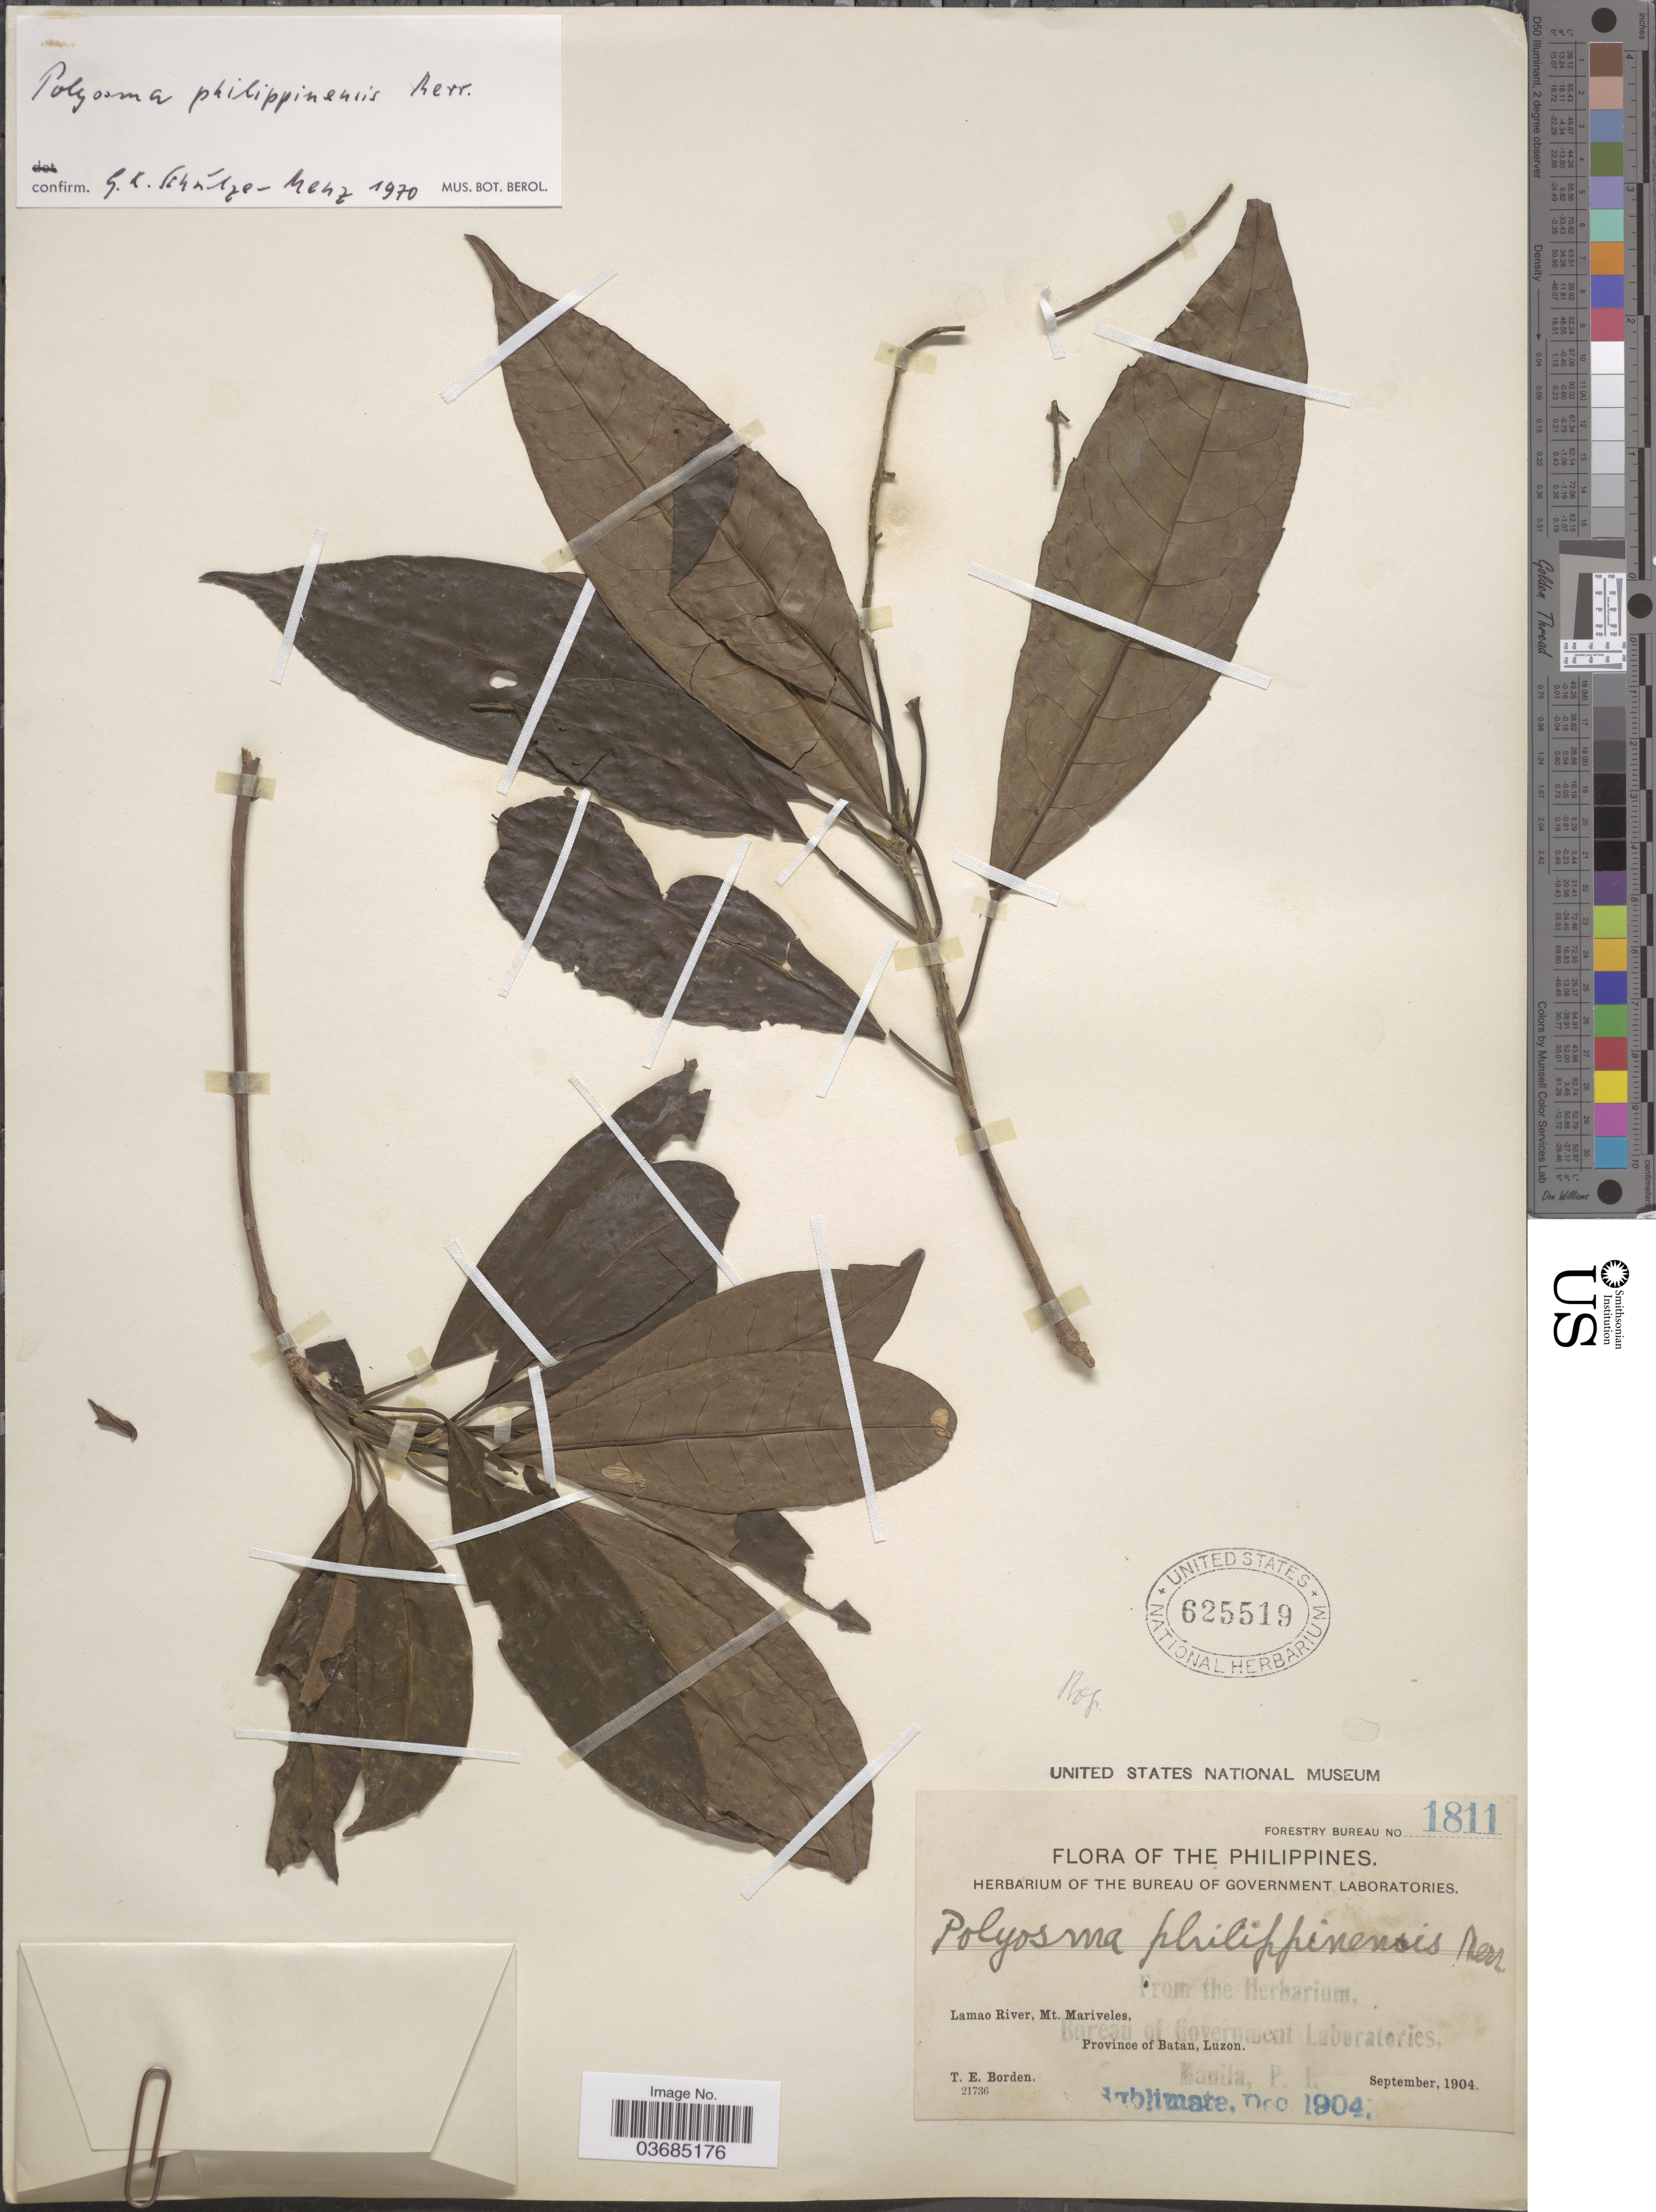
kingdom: Plantae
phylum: Tracheophyta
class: Magnoliopsida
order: Escalloniales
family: Escalloniaceae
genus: Polyosma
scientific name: Polyosma philippinensis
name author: Merr.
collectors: T. E. Borden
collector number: Forestry Bureau 1811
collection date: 1904-09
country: Philippines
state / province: Cagayan Valley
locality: Lamao River, Mt. Mariveles, Province of Batan, Luzon.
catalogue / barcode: US 625519